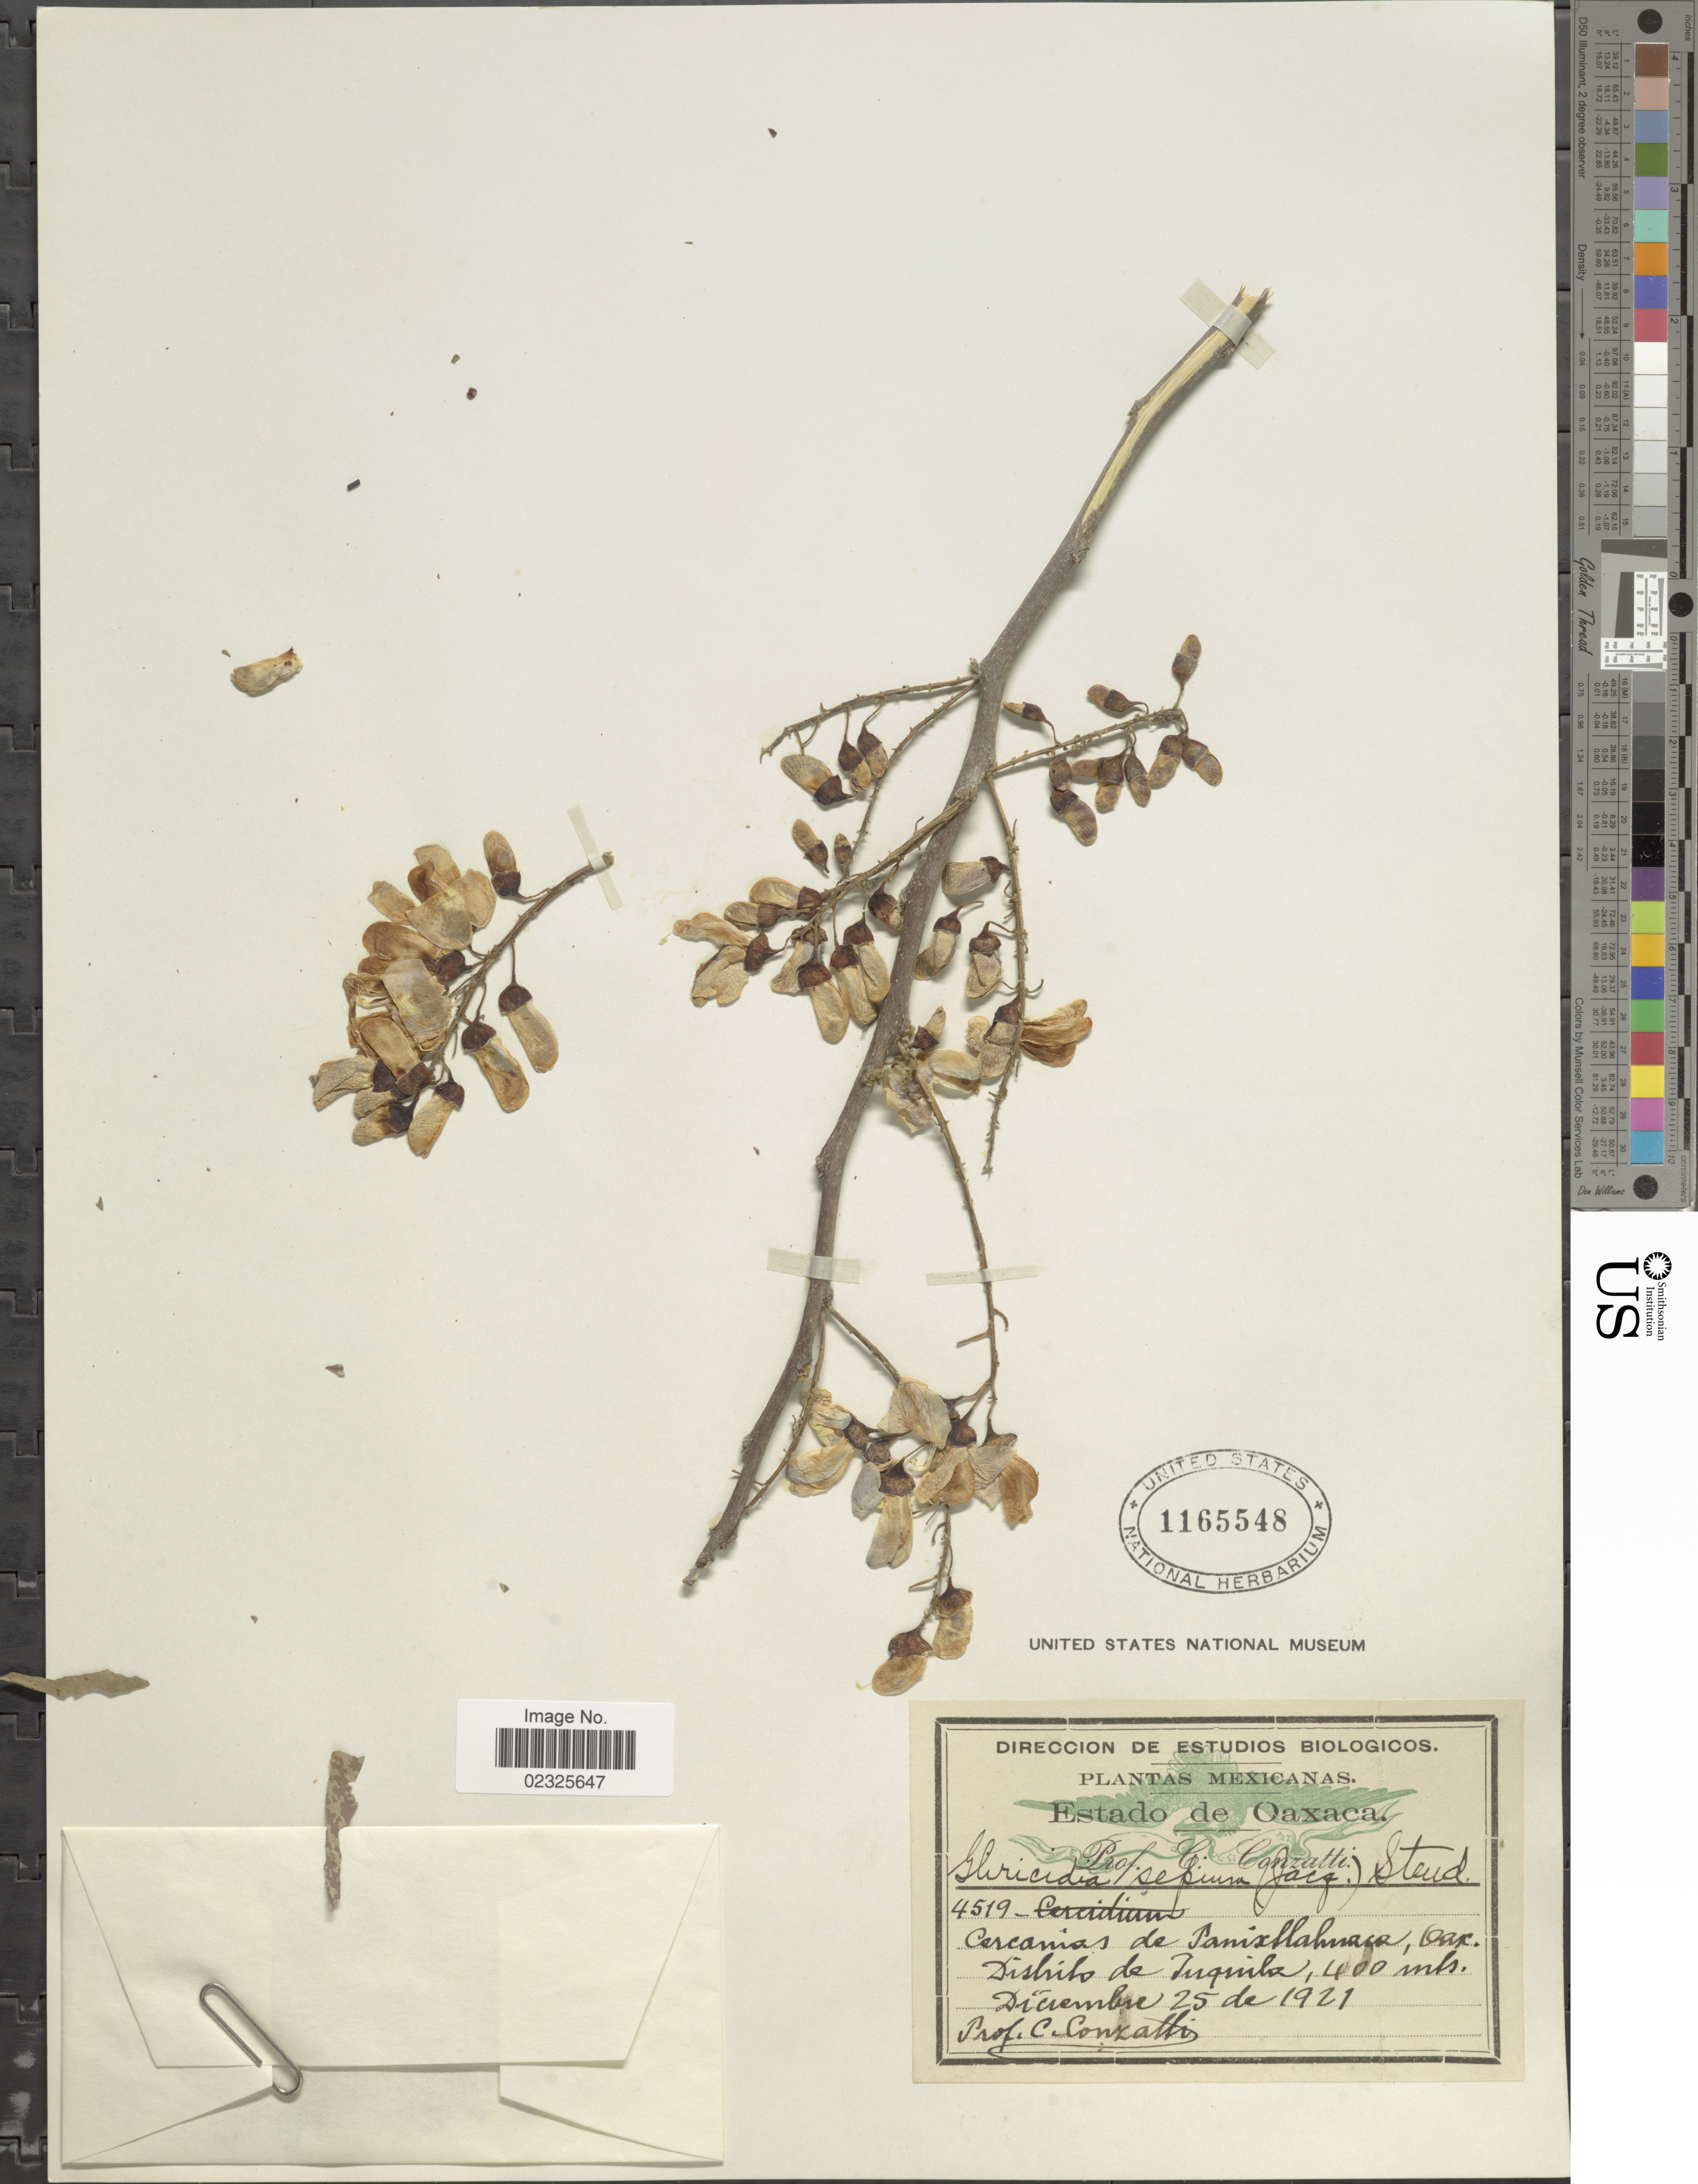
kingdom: Plantae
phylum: Tracheophyta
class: Magnoliopsida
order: Fabales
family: Fabaceae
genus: Gliricidia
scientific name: Gliricidia sepium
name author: (Jacq.) Kunth ex Walp.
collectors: C. Conzatti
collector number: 4519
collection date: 1921-12-25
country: Mexico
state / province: Oaxaca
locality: Cercanias de Tamixllahuaca, Distrito de Juquila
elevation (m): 400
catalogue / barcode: US 1165548